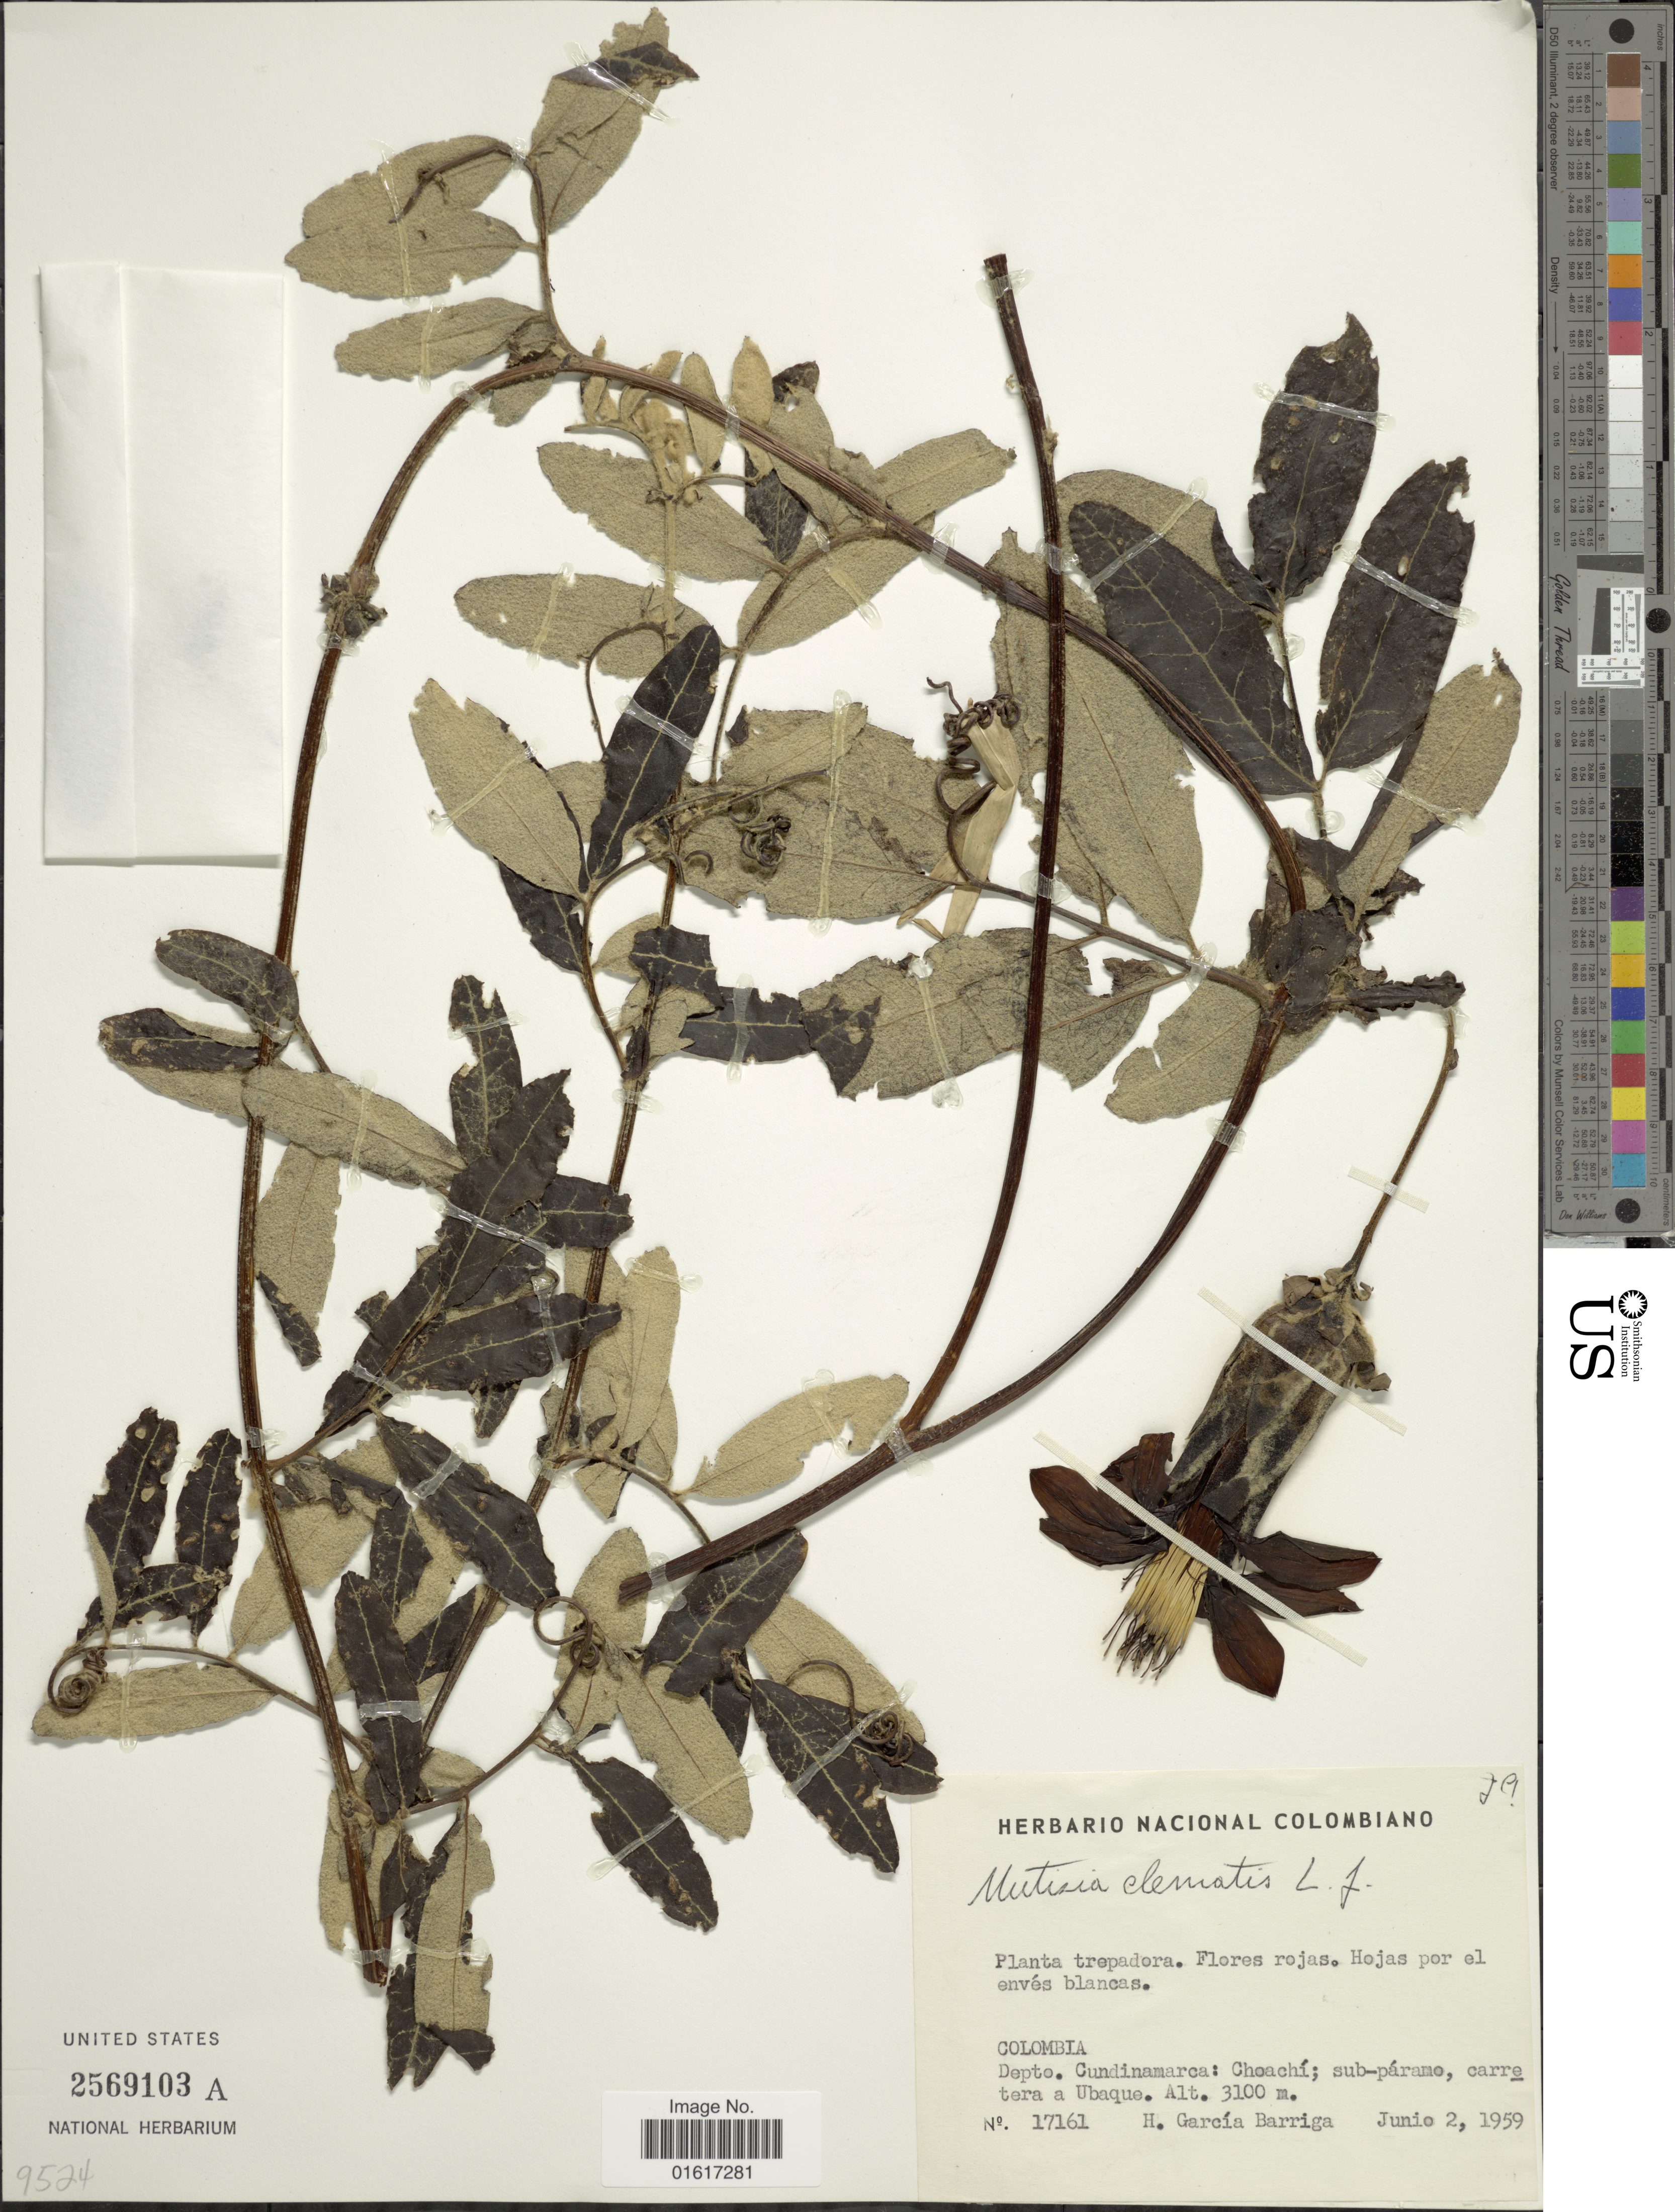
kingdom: Plantae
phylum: Tracheophyta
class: Magnoliopsida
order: Asterales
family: Asteraceae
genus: Mutisia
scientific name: Mutisia clematis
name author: L. f.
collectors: H. García Barriga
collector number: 17161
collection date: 1959-06-02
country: Colombia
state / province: Cundinamarca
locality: Choachí; sub-páramo, carretera a Ubaque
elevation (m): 3100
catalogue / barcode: US 2569103A